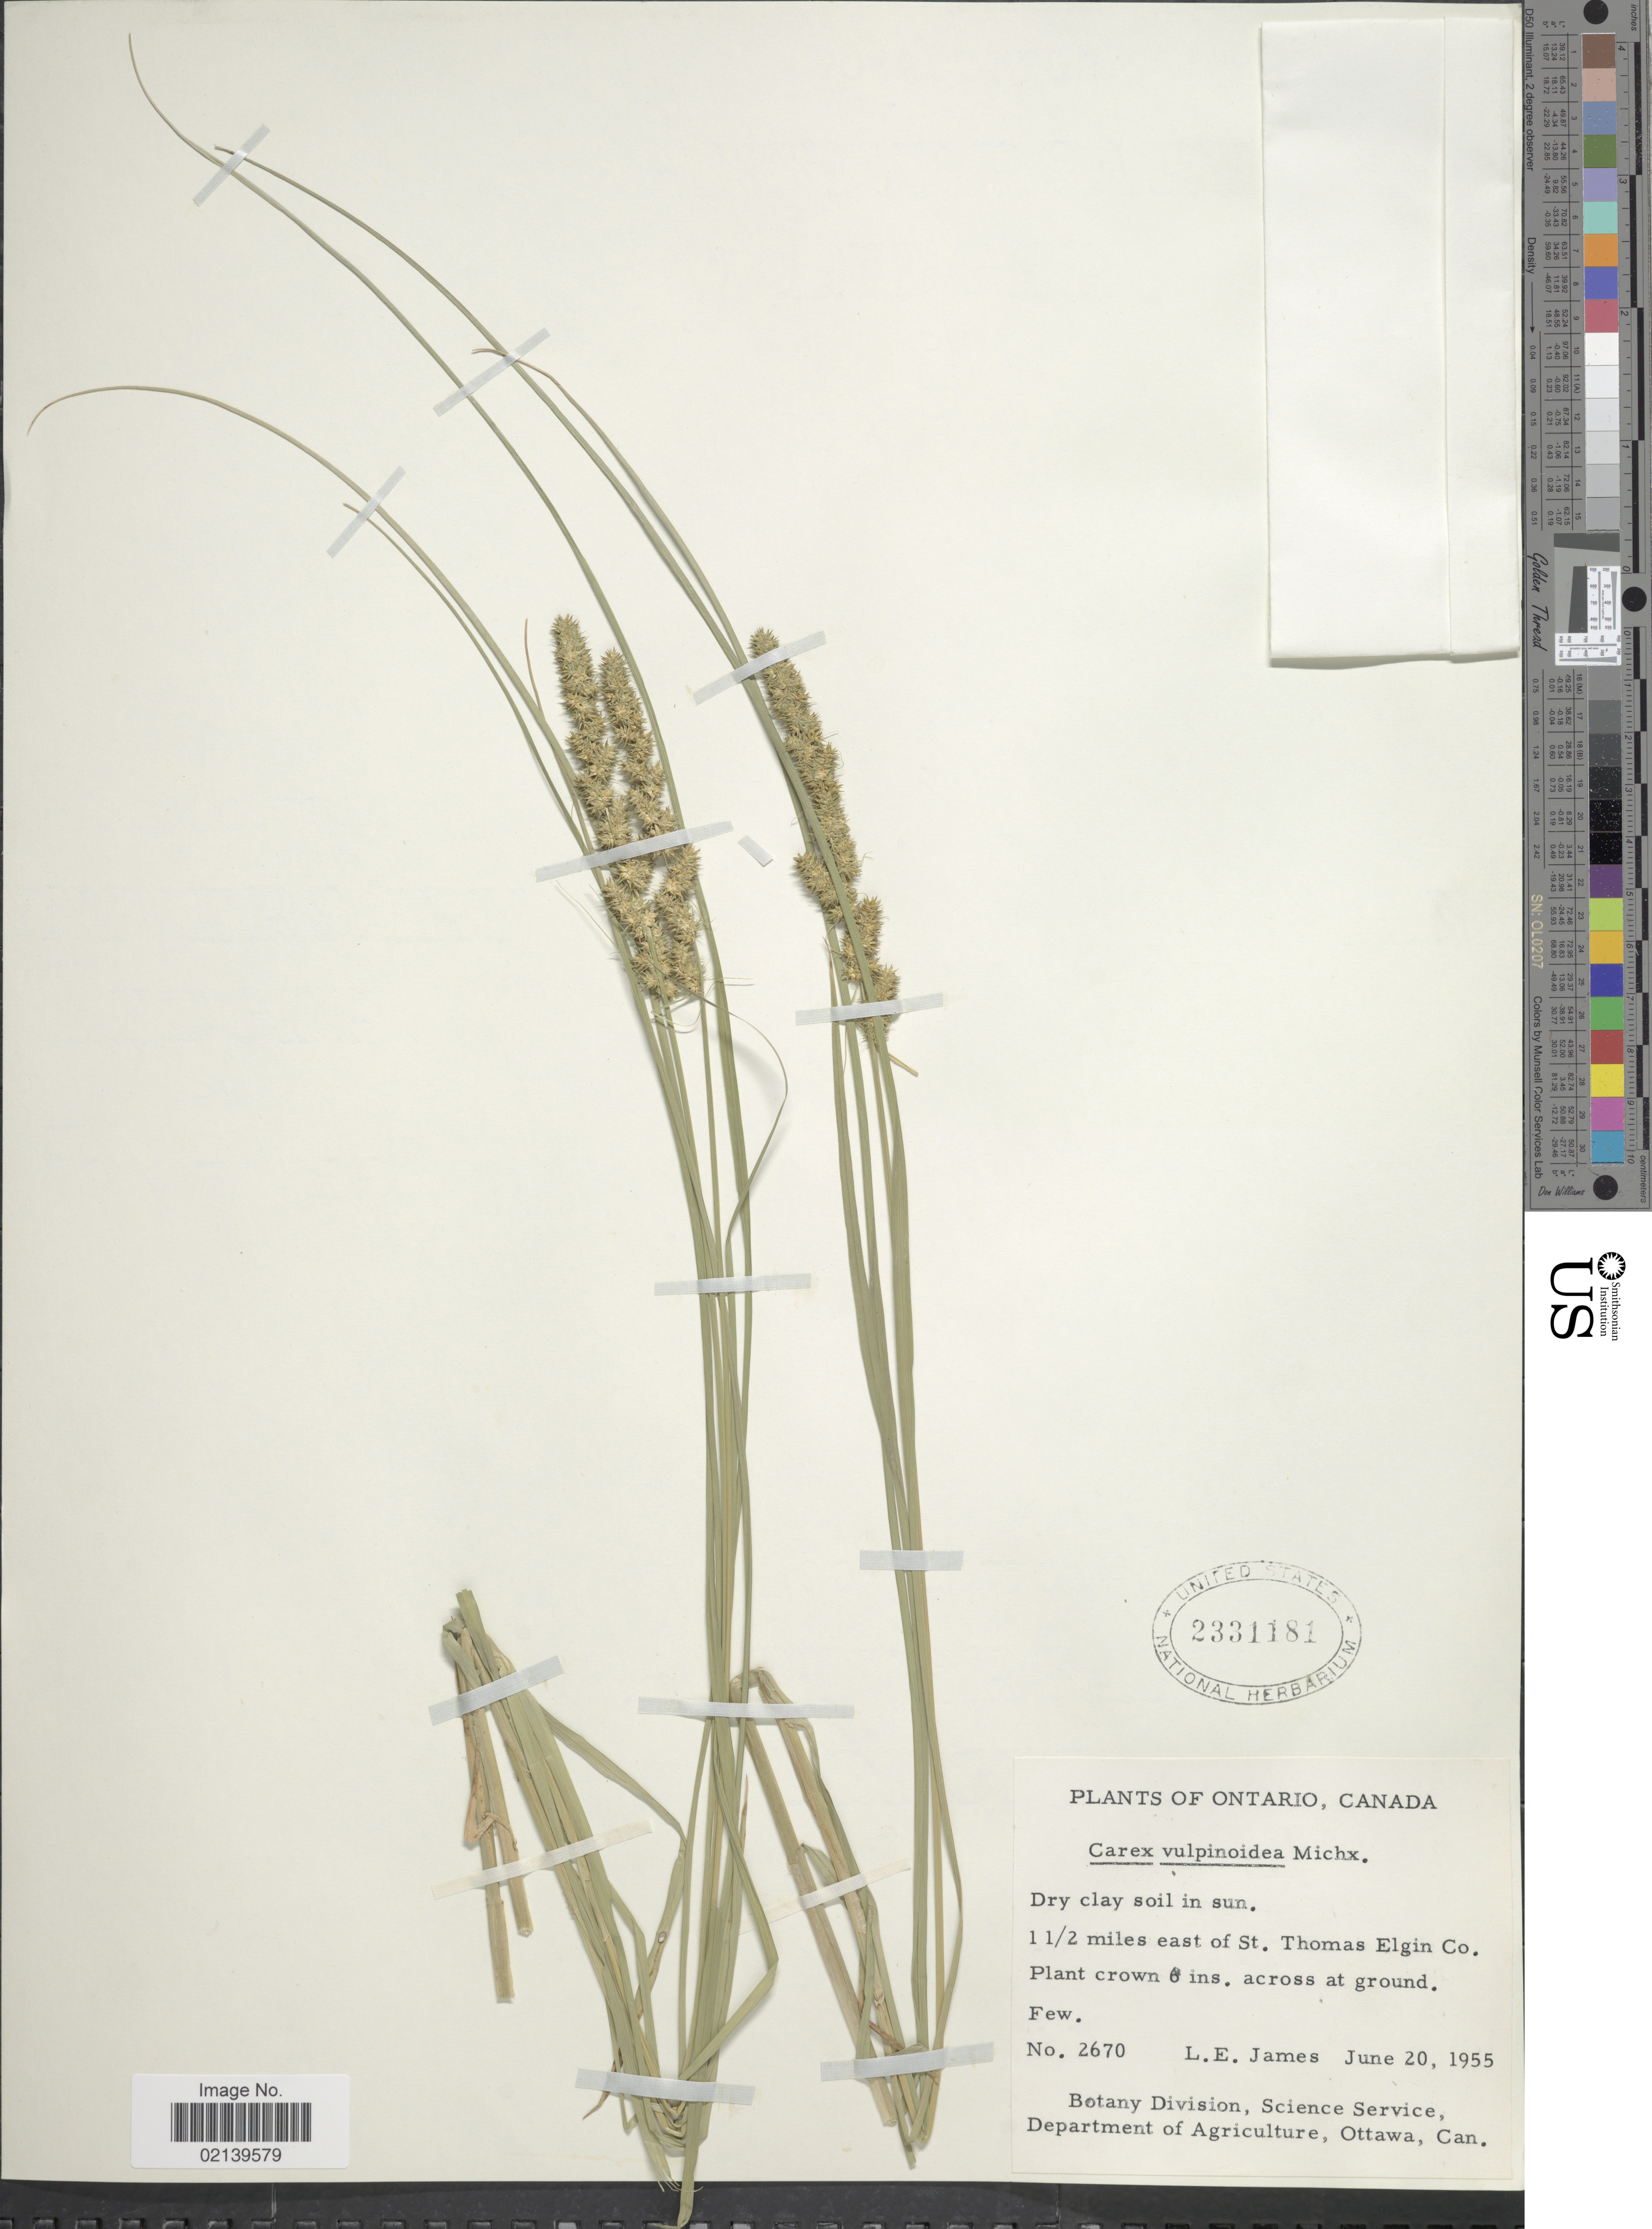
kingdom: Plantae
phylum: Tracheophyta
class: Liliopsida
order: Poales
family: Cyperaceae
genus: Carex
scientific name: Carex vulpinoidea Michx.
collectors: L. E. James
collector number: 2670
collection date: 1955-06-20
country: Canada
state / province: Ontario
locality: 1 ½ miles east of St. Thomas Elgin Co.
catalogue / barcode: US 2331181